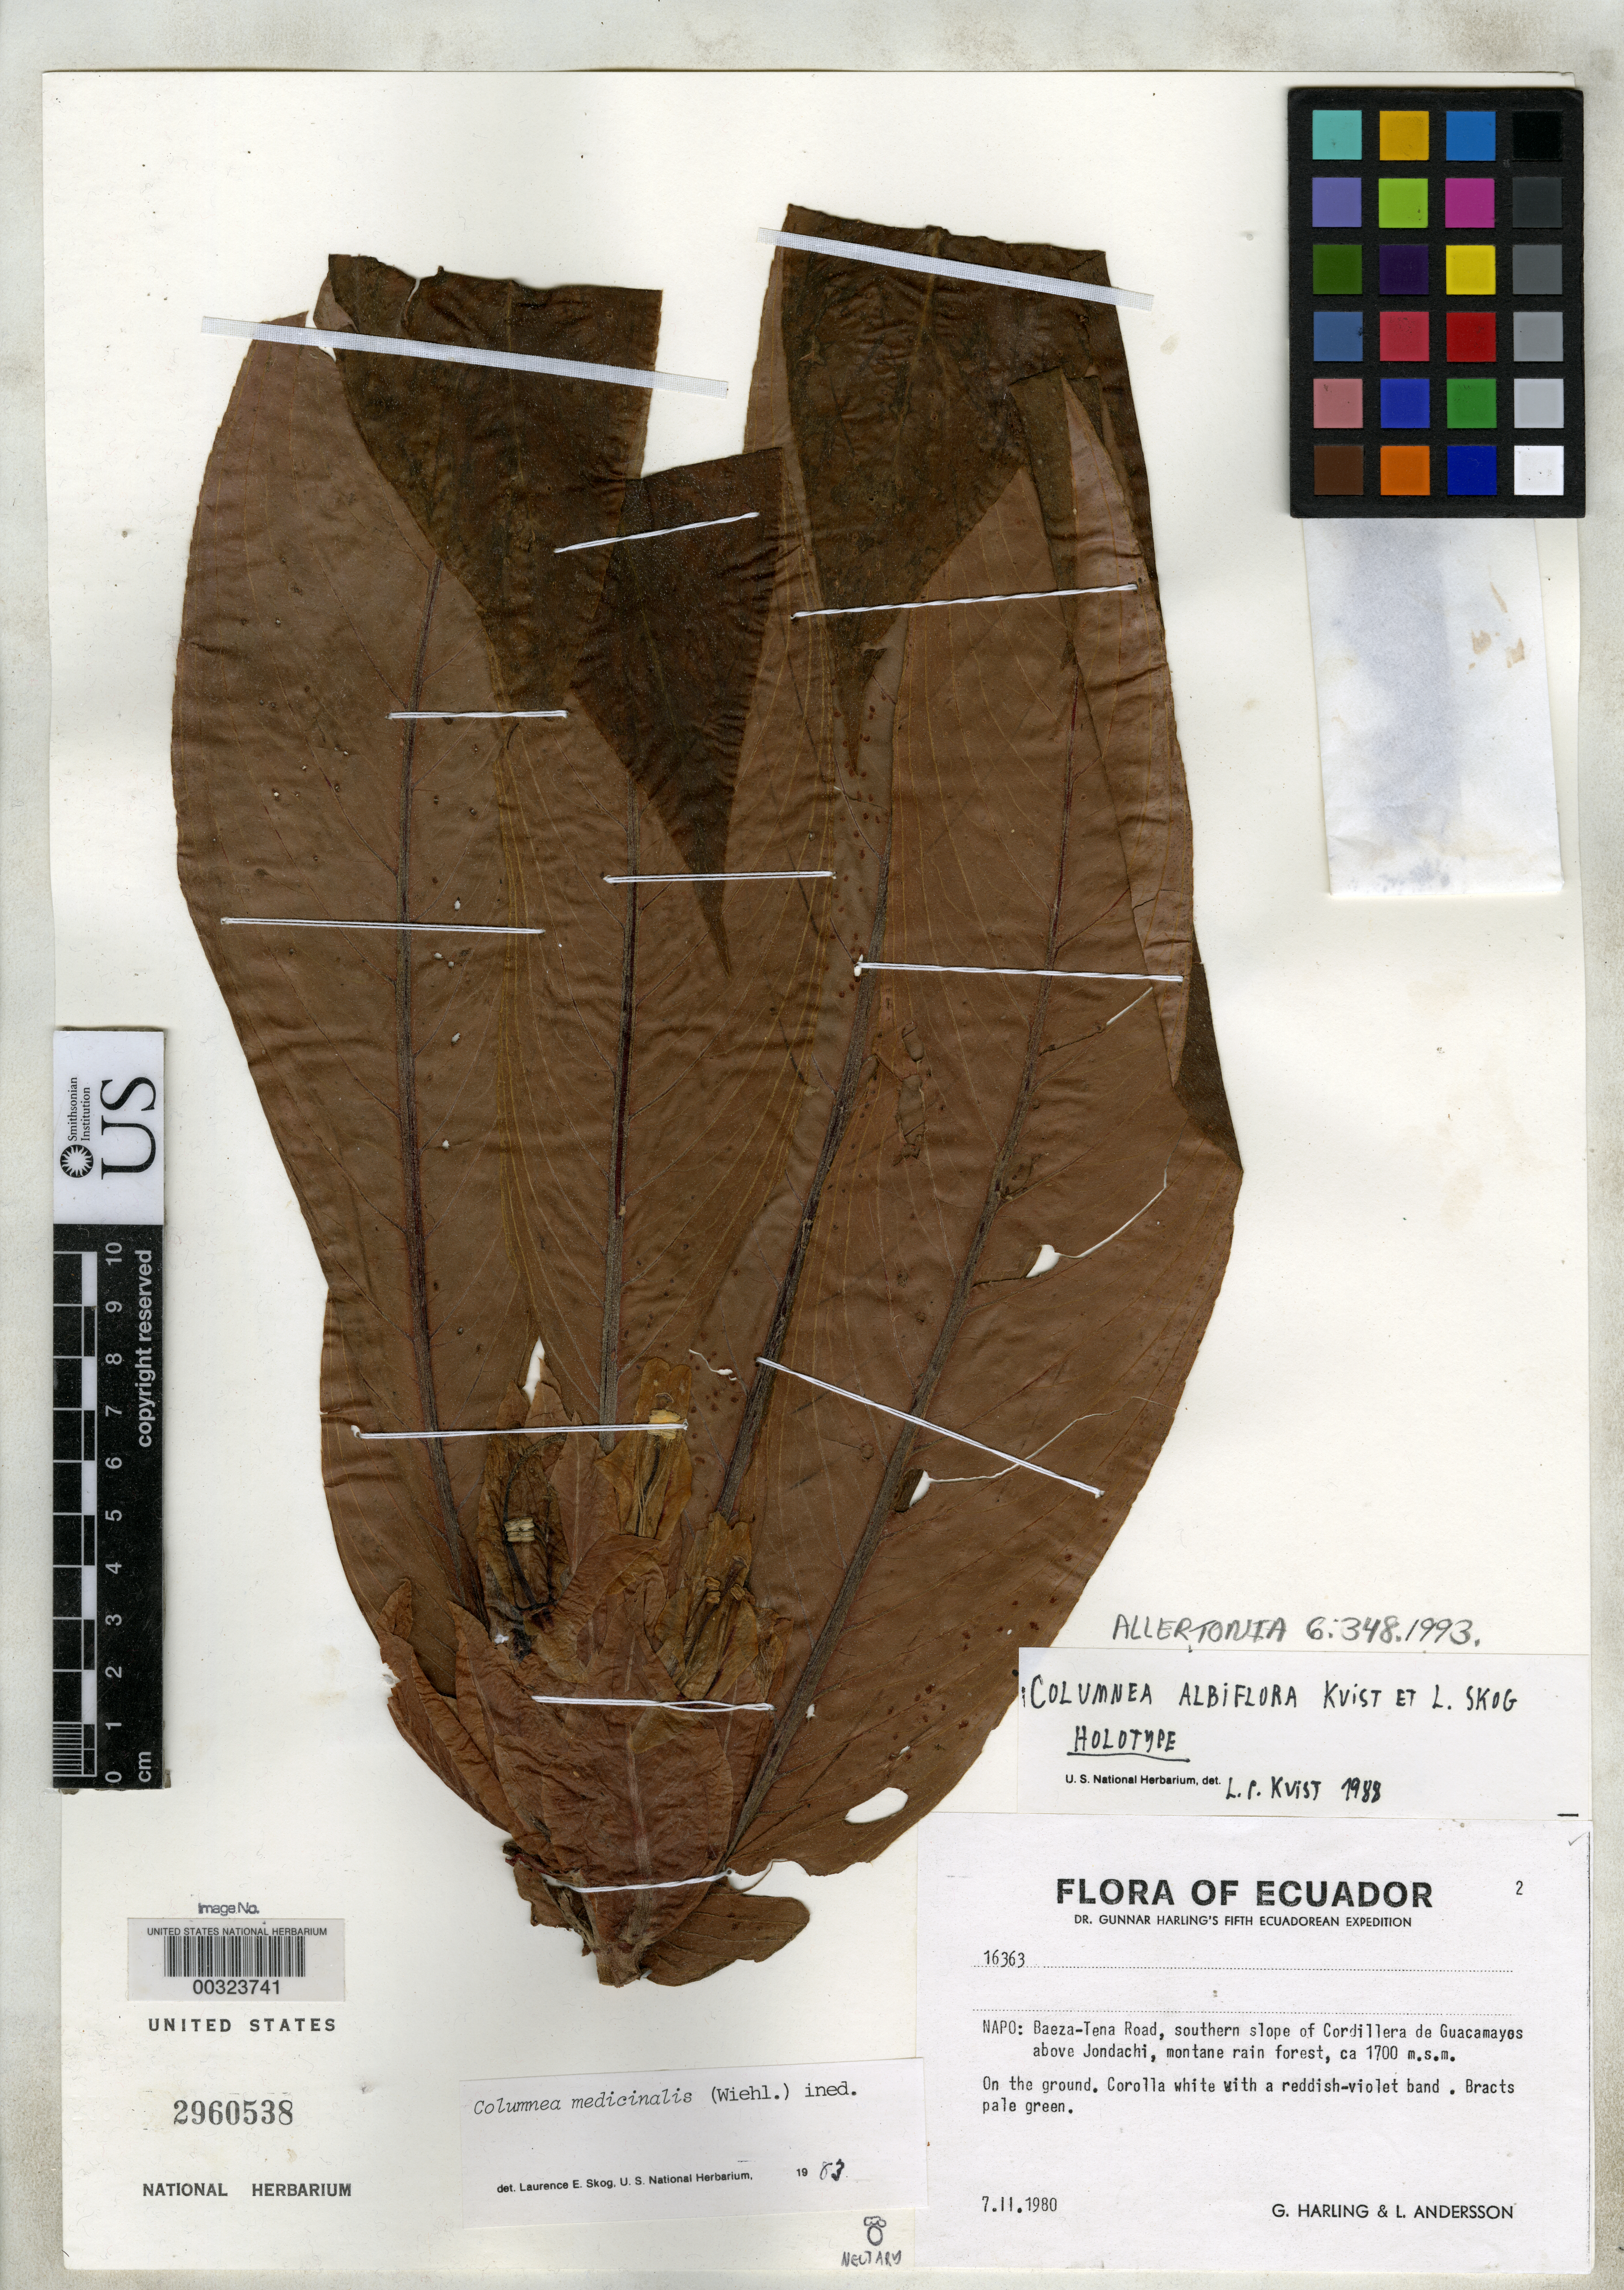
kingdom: Plantae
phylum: Tracheophyta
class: Magnoliopsida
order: Lamiales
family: Gesneriaceae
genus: Columnea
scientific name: Columnea albiflora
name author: L.P. Kvist & L.E. Skog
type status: Holotype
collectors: G. Harling & L. Andersson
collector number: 16363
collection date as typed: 07 Feb 1980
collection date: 1980-02-07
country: Ecuador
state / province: Napo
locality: Baeza-Tena road, southern slope of Cordillera de Guacamayos above Jondachi.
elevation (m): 1700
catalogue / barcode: US 2960538